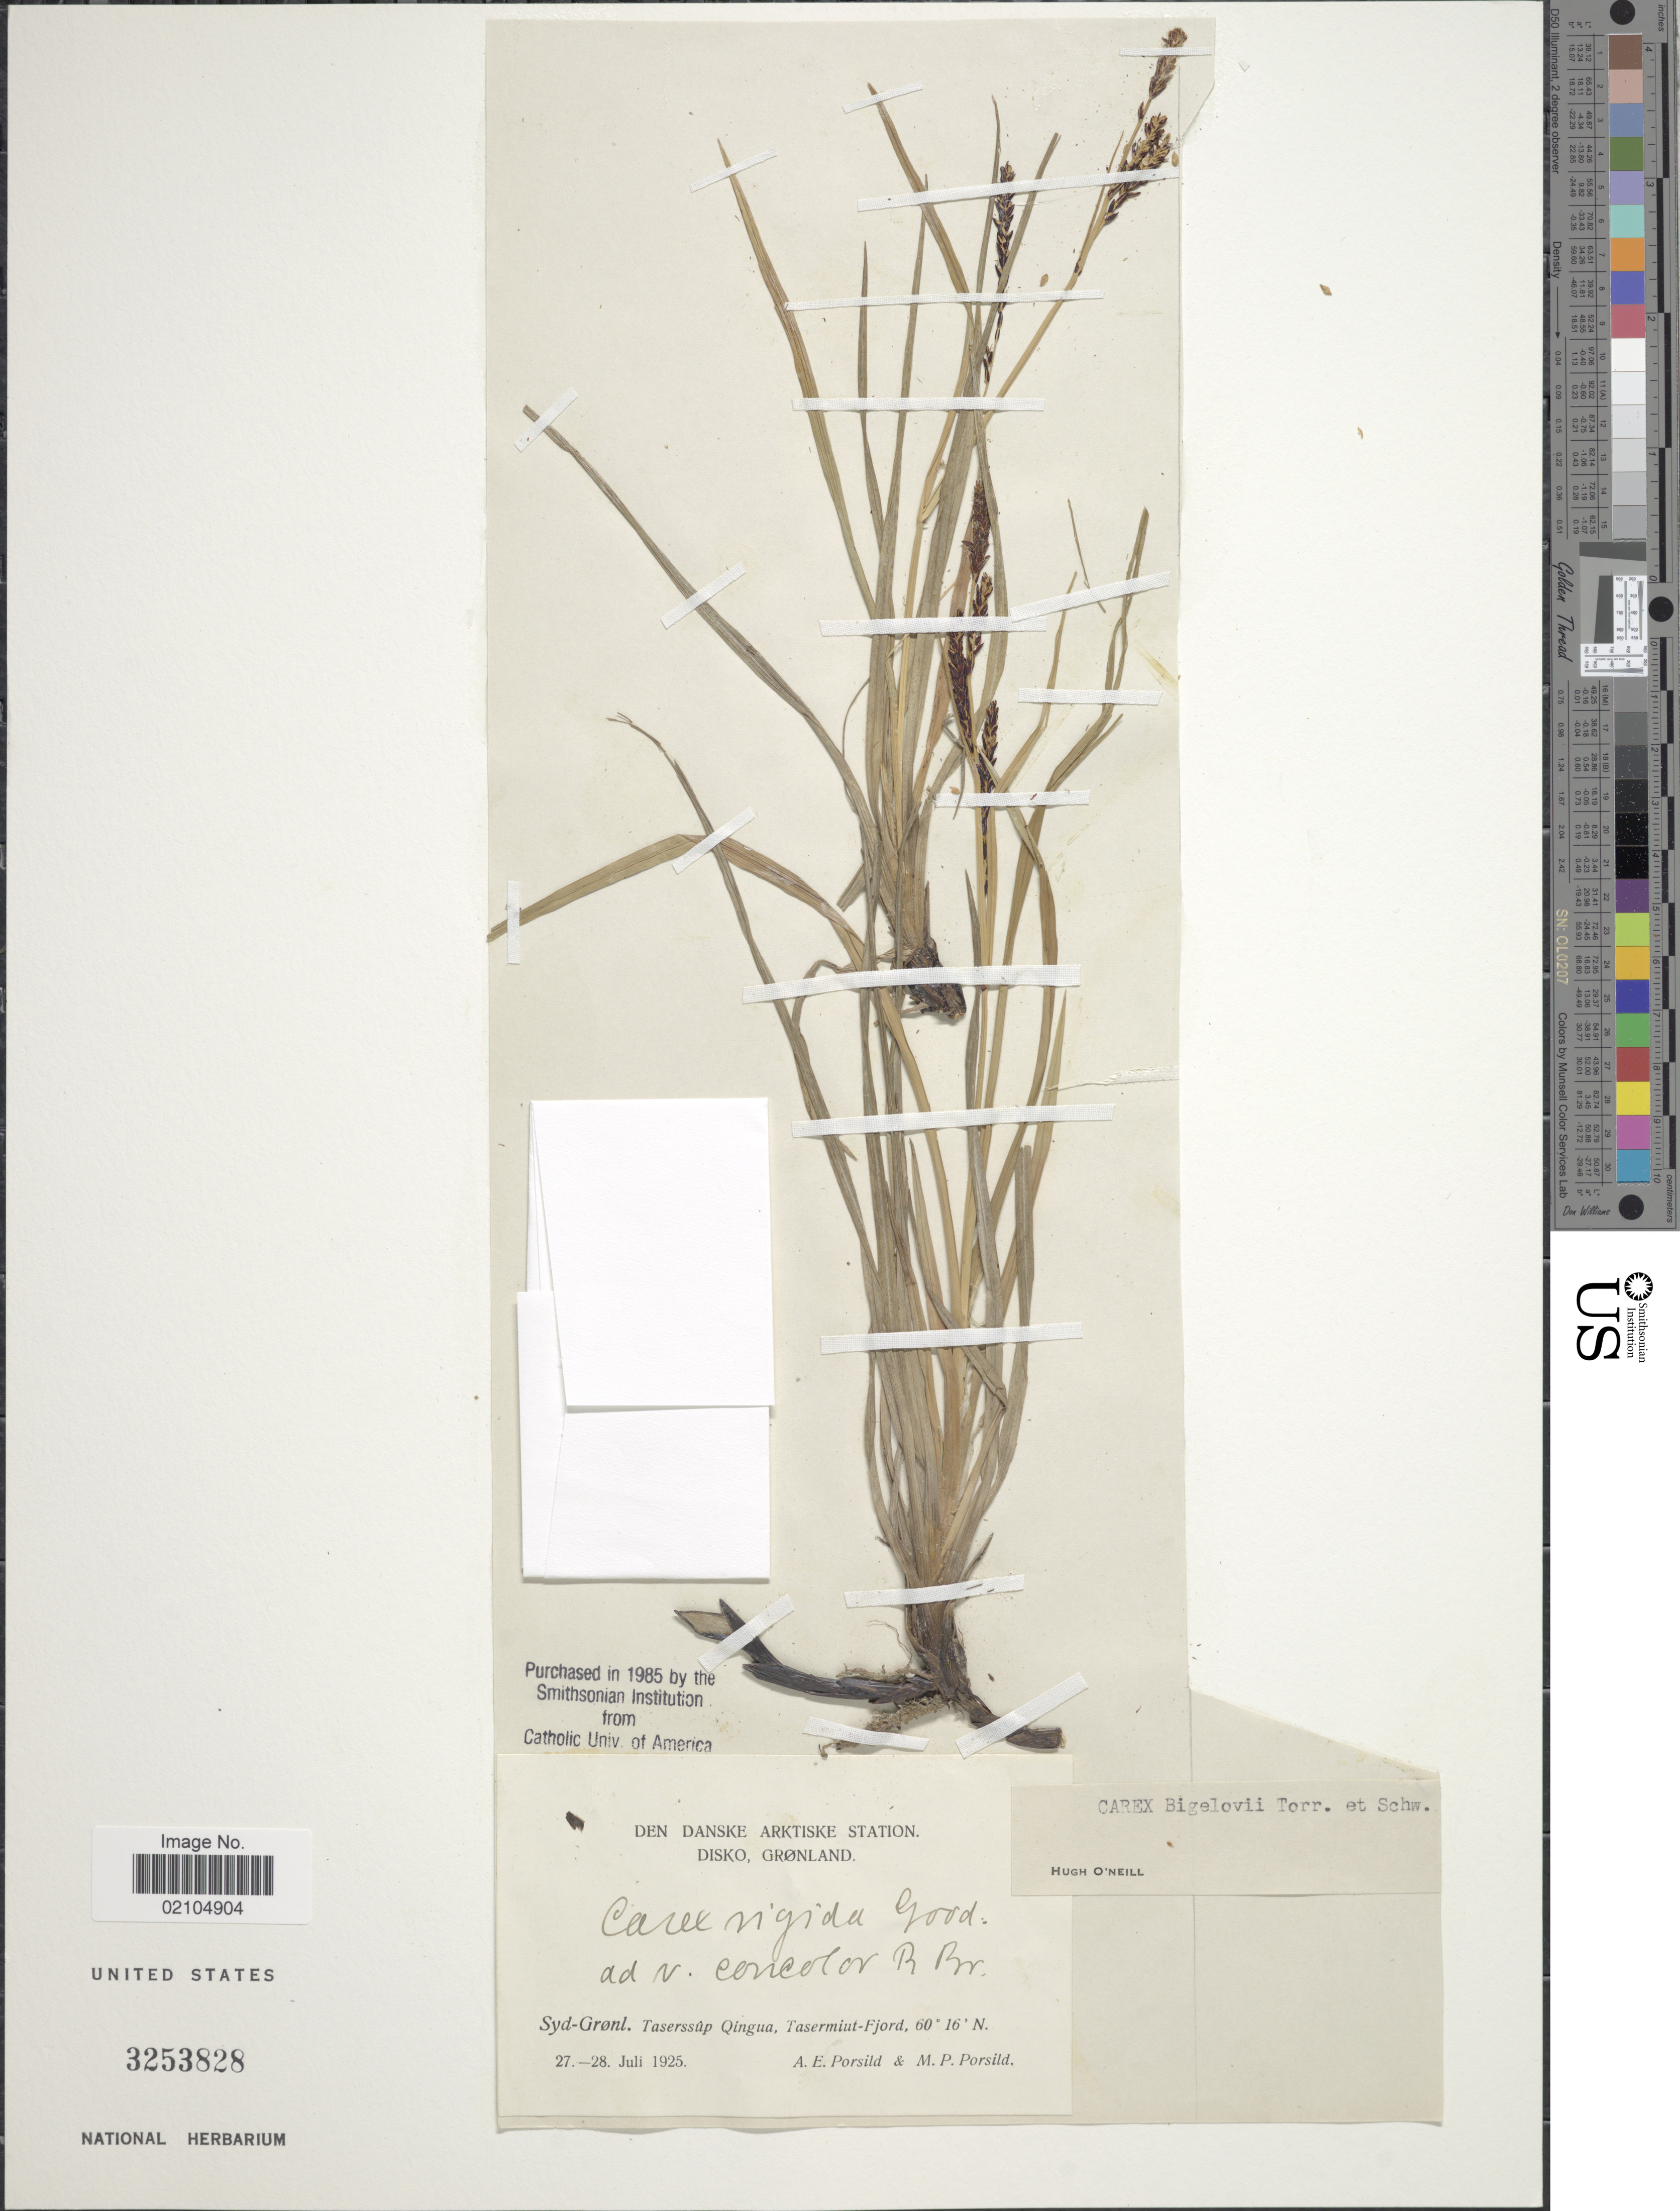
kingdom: Plantae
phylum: Tracheophyta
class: Liliopsida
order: Poales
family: Cyperaceae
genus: Carex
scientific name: Carex bigelowii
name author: Torr. ex Schwein.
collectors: A. E. Porsild & M. P. Porsild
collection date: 1925-07-27/1925-07-28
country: Greenland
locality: Disko. Grønland, Syd-Grønl., Taserssup Qingua, Tasermiut-Fjord.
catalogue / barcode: US 3253828